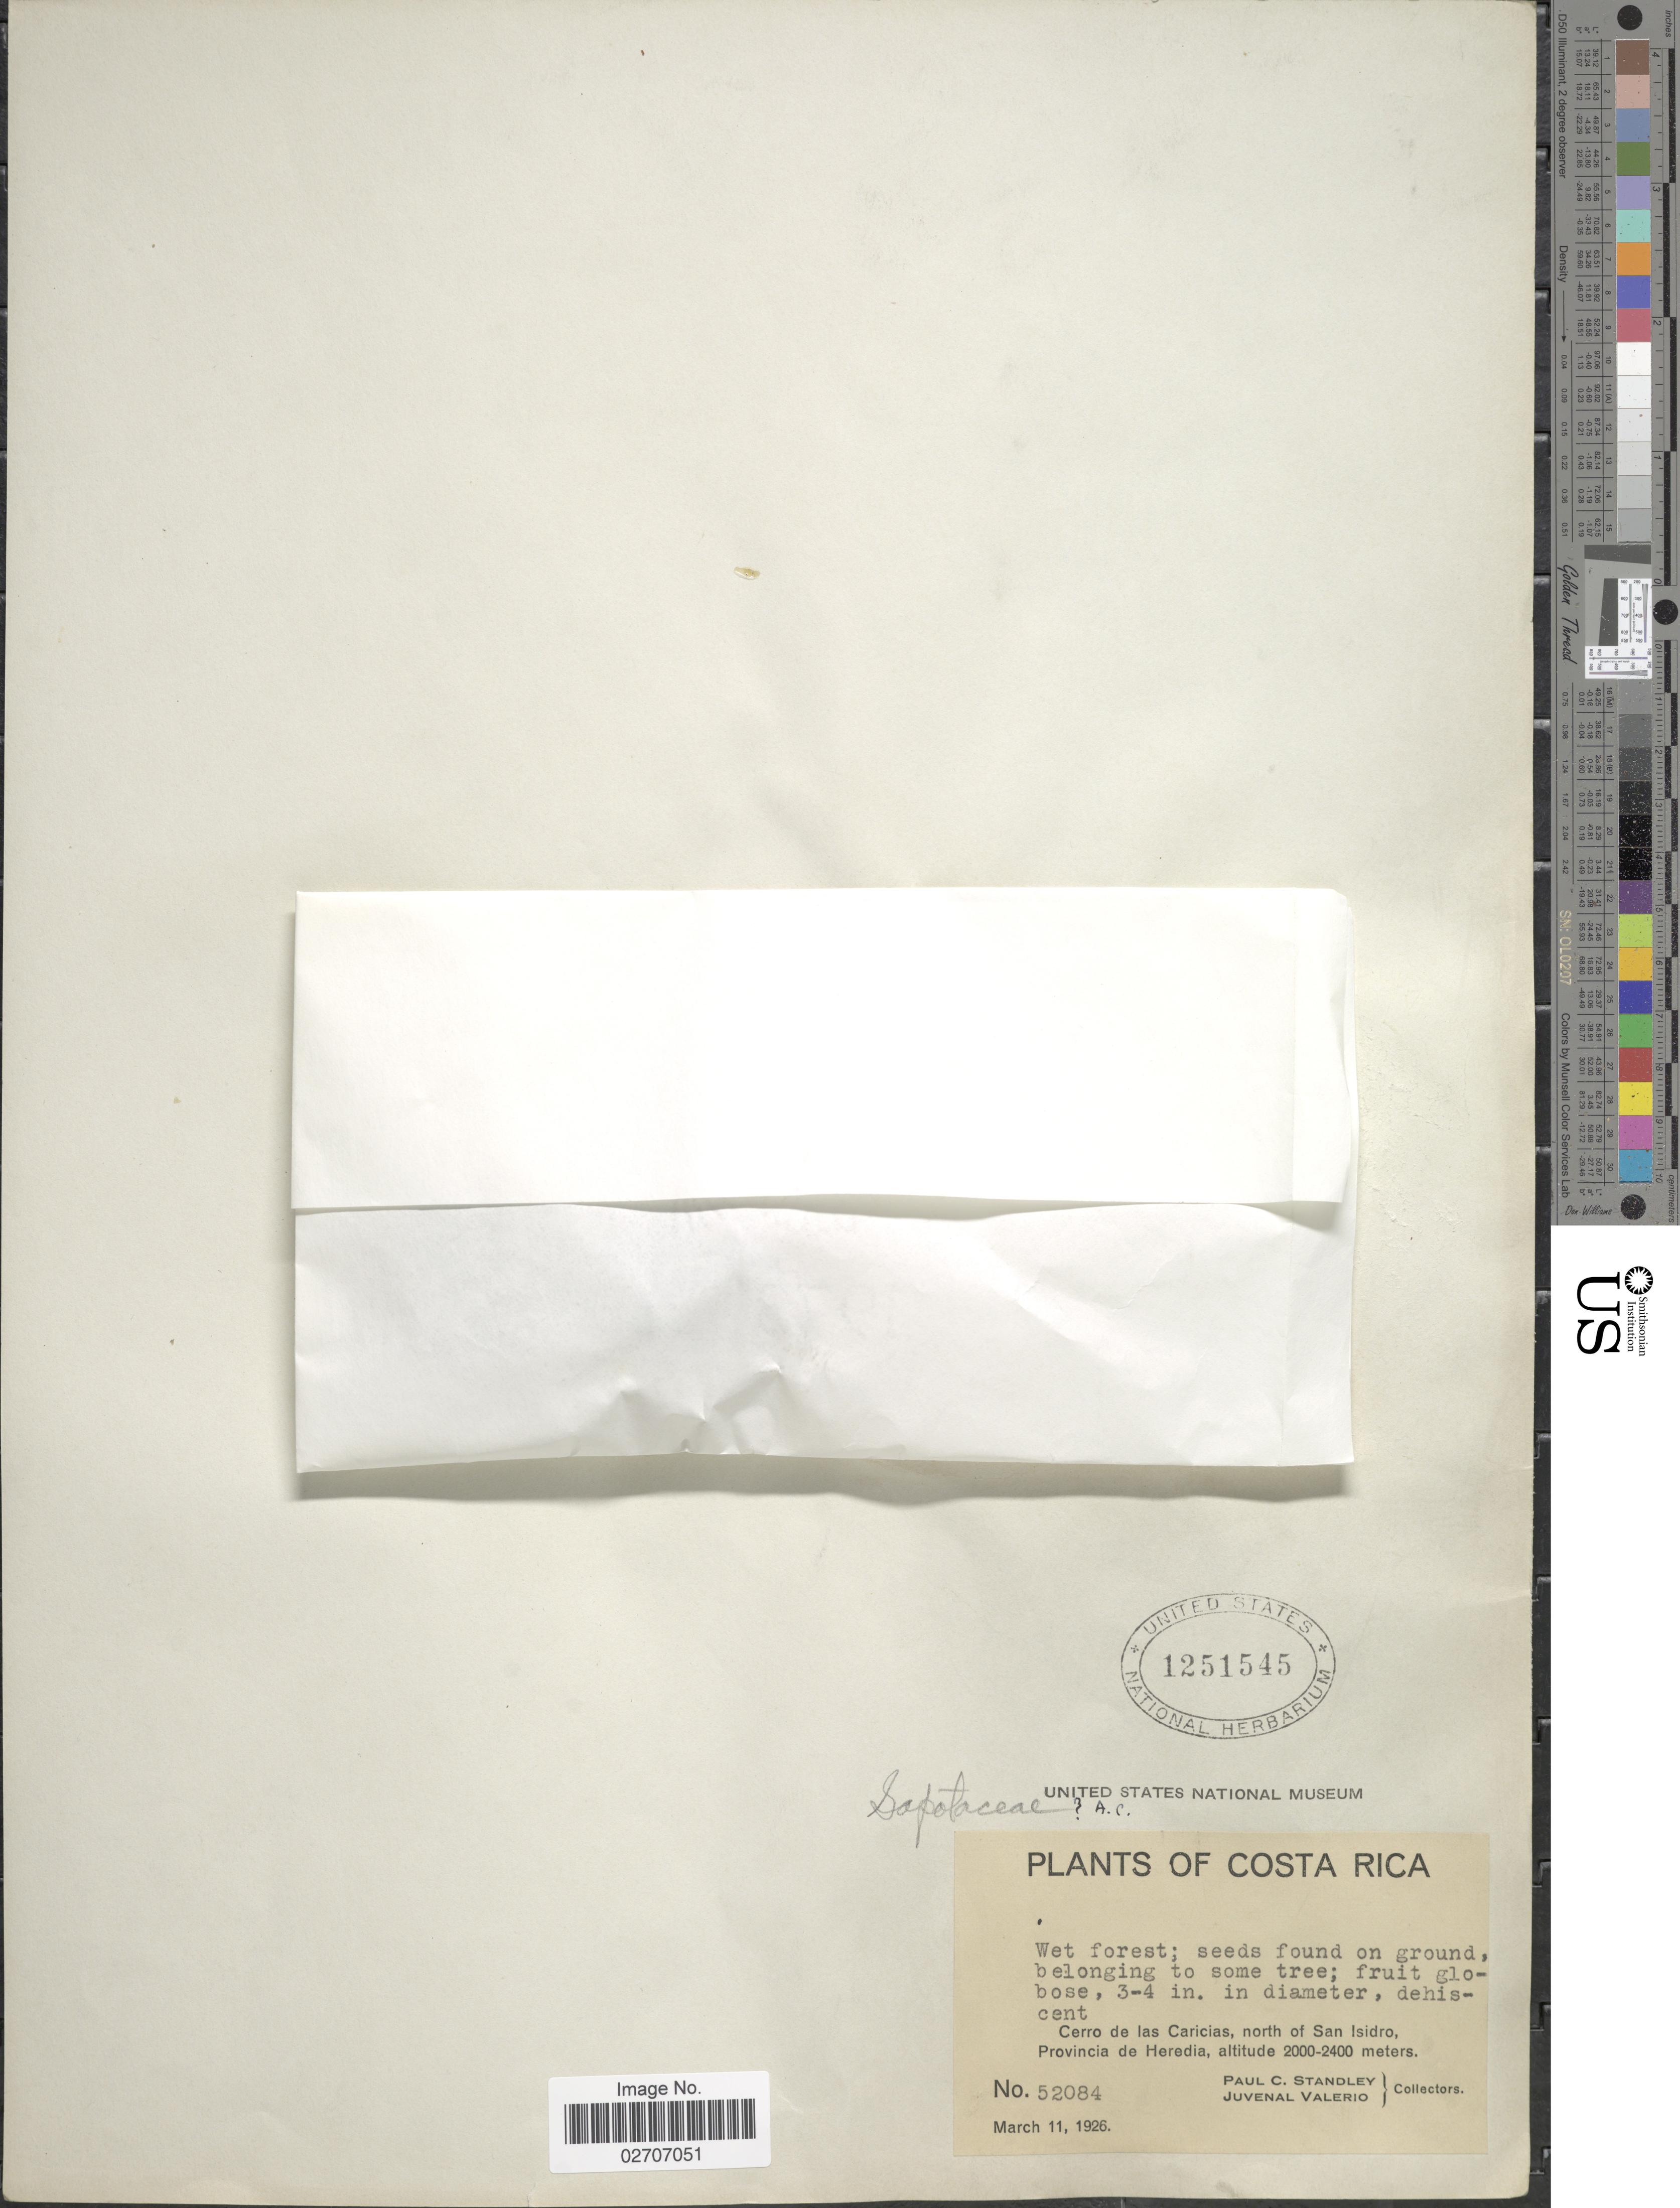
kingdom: Plantae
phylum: Tracheophyta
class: Magnoliopsida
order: Ericales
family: Sapotaceae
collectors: P. C. Standley & J. Valerio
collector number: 52084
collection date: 1926-03-11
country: Costa Rica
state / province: Heredia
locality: Cerro de la Caricias, north of San Isidro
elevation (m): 2000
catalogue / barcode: US 1251545